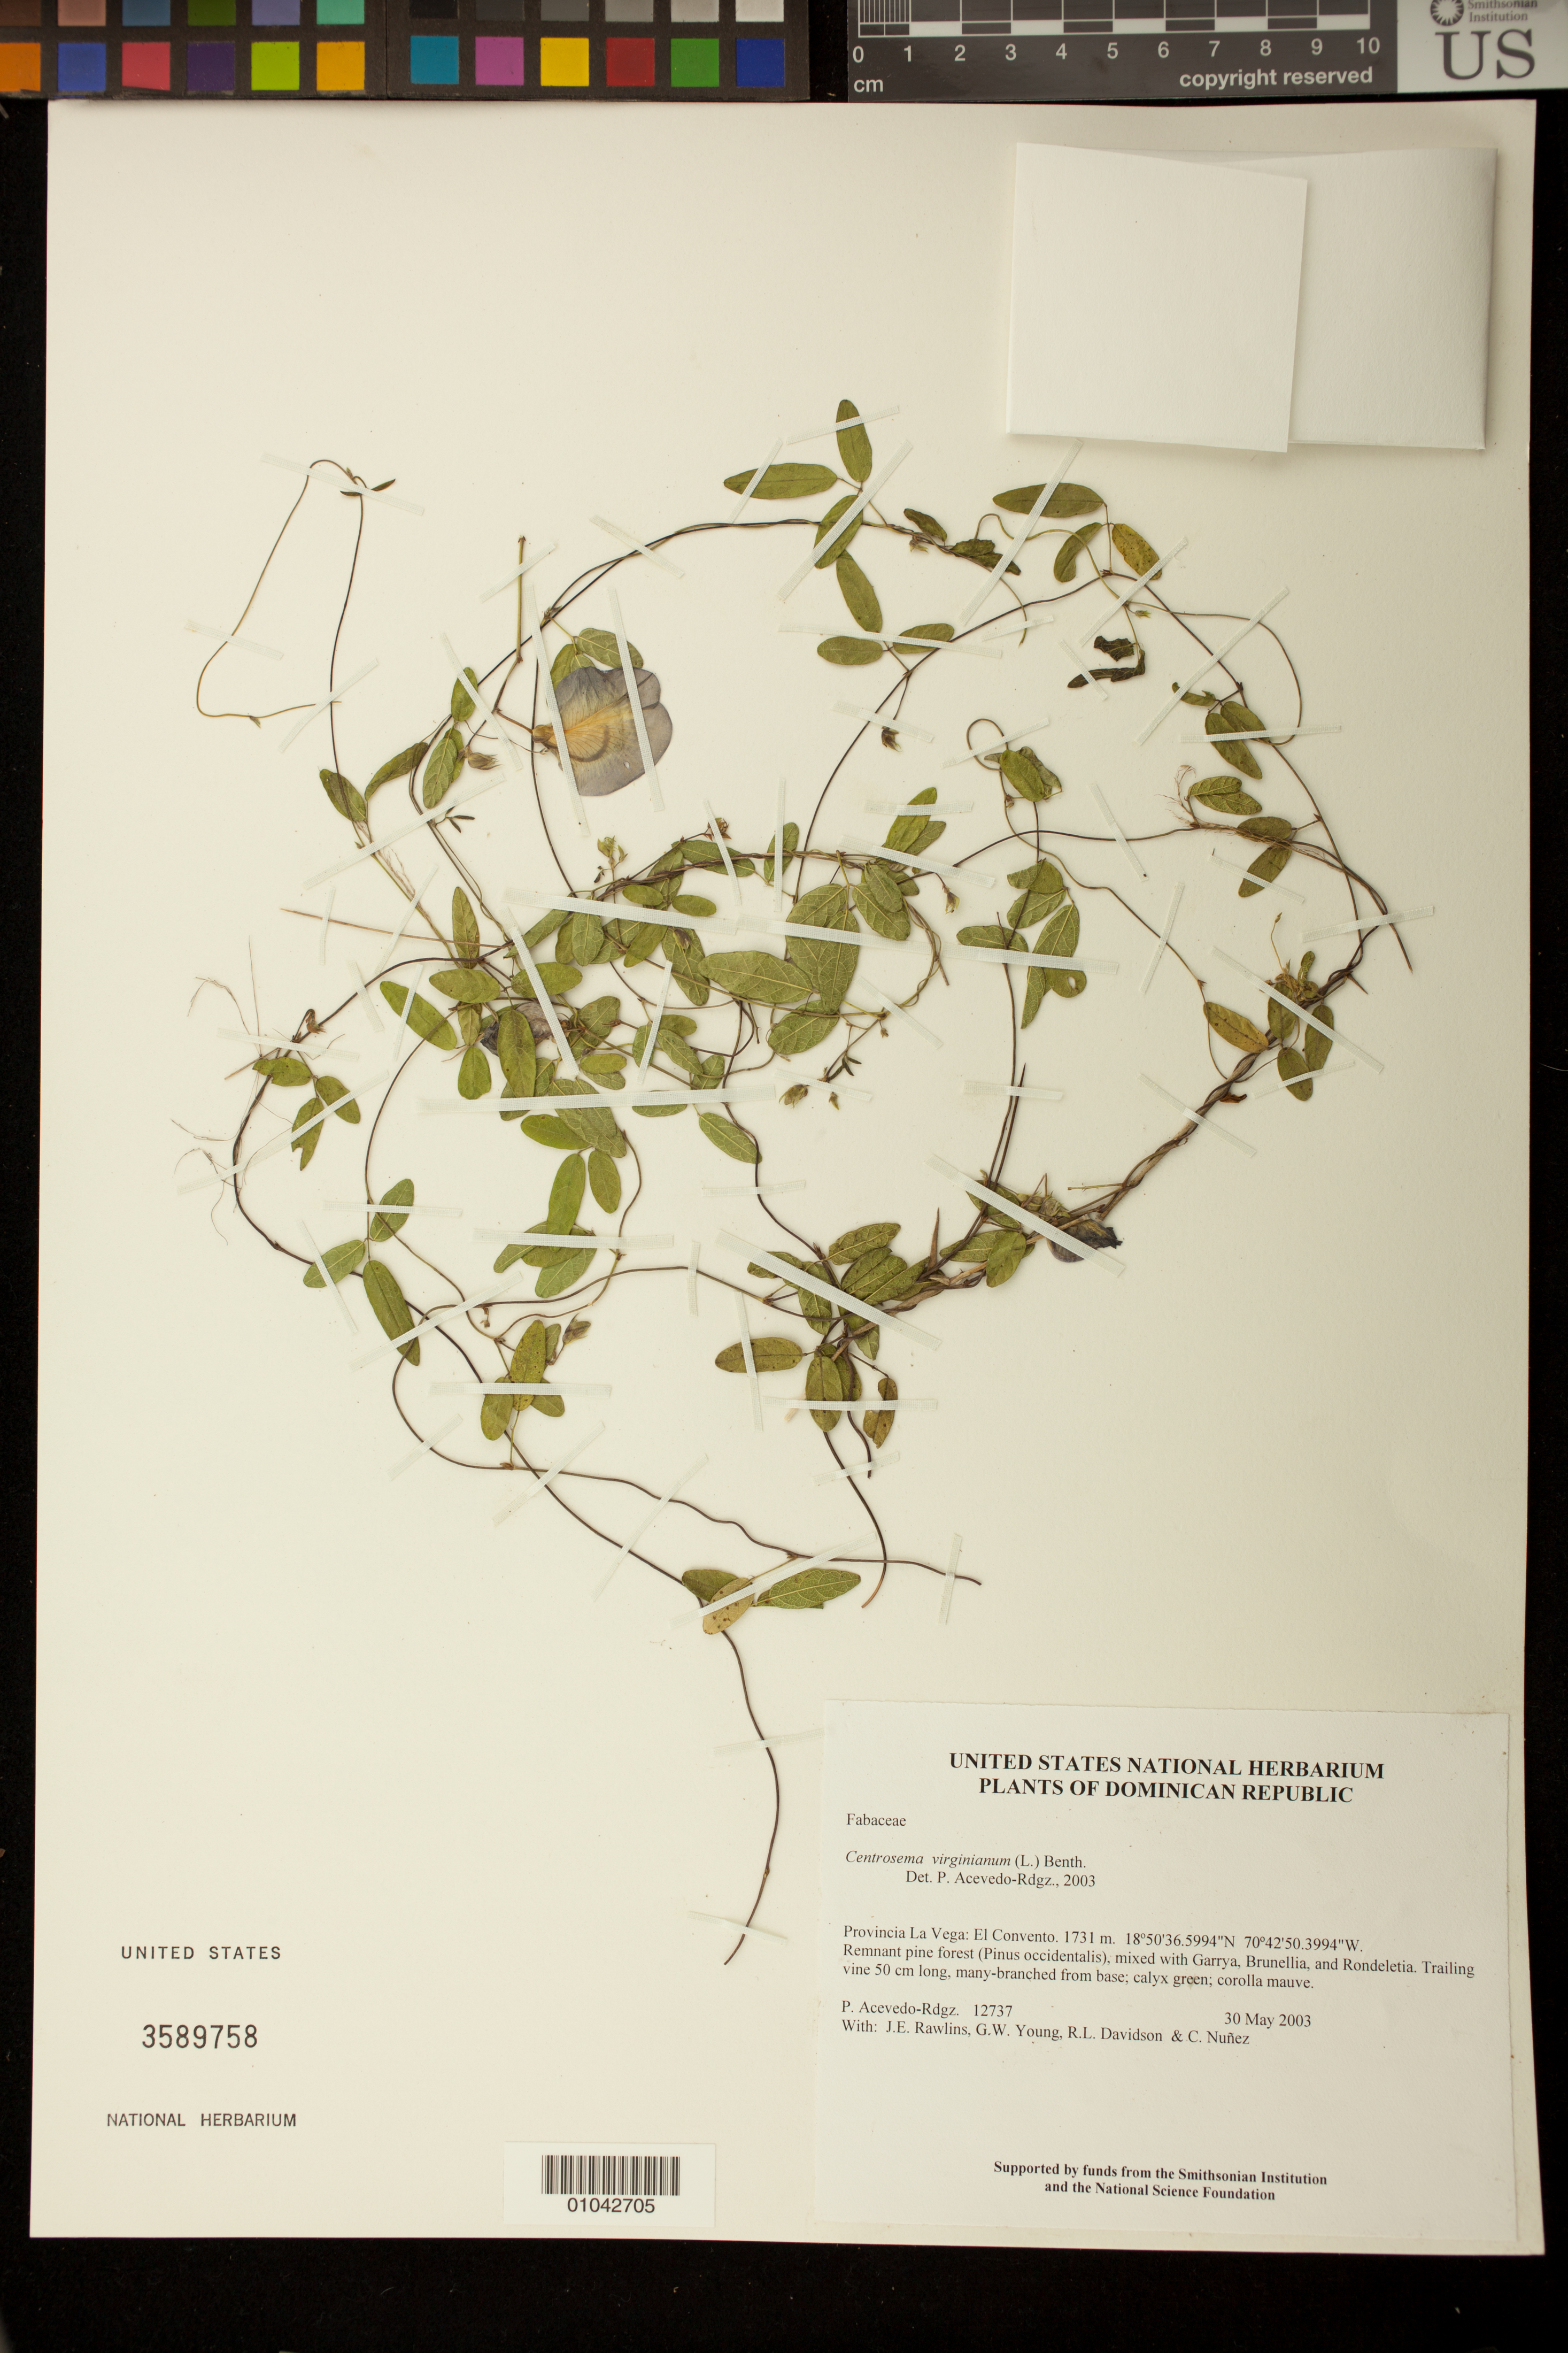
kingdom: Plantae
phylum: Tracheophyta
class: Magnoliopsida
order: Fabales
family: Fabaceae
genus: Centrosema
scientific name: Centrosema virginianum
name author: (L.) Benth.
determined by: Acevedo-Rodríguez, P., (BOT), Smithsonian Institution - National Museum of Natural History (UNITED STATES)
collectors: P. Acevedo-Rodr., J. Rawlins, G. Young, R. Davidson & C. Nunez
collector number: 12737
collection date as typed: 30 May 2003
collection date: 2003-05-30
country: Dominican Republic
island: Hispaniola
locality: Provincia La Vega: El Convento.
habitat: Remnant pine forest (Pinus occidentalis), mixed with Garrya, Brunellia, and Rondeletia.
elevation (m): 1731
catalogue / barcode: US 3589758